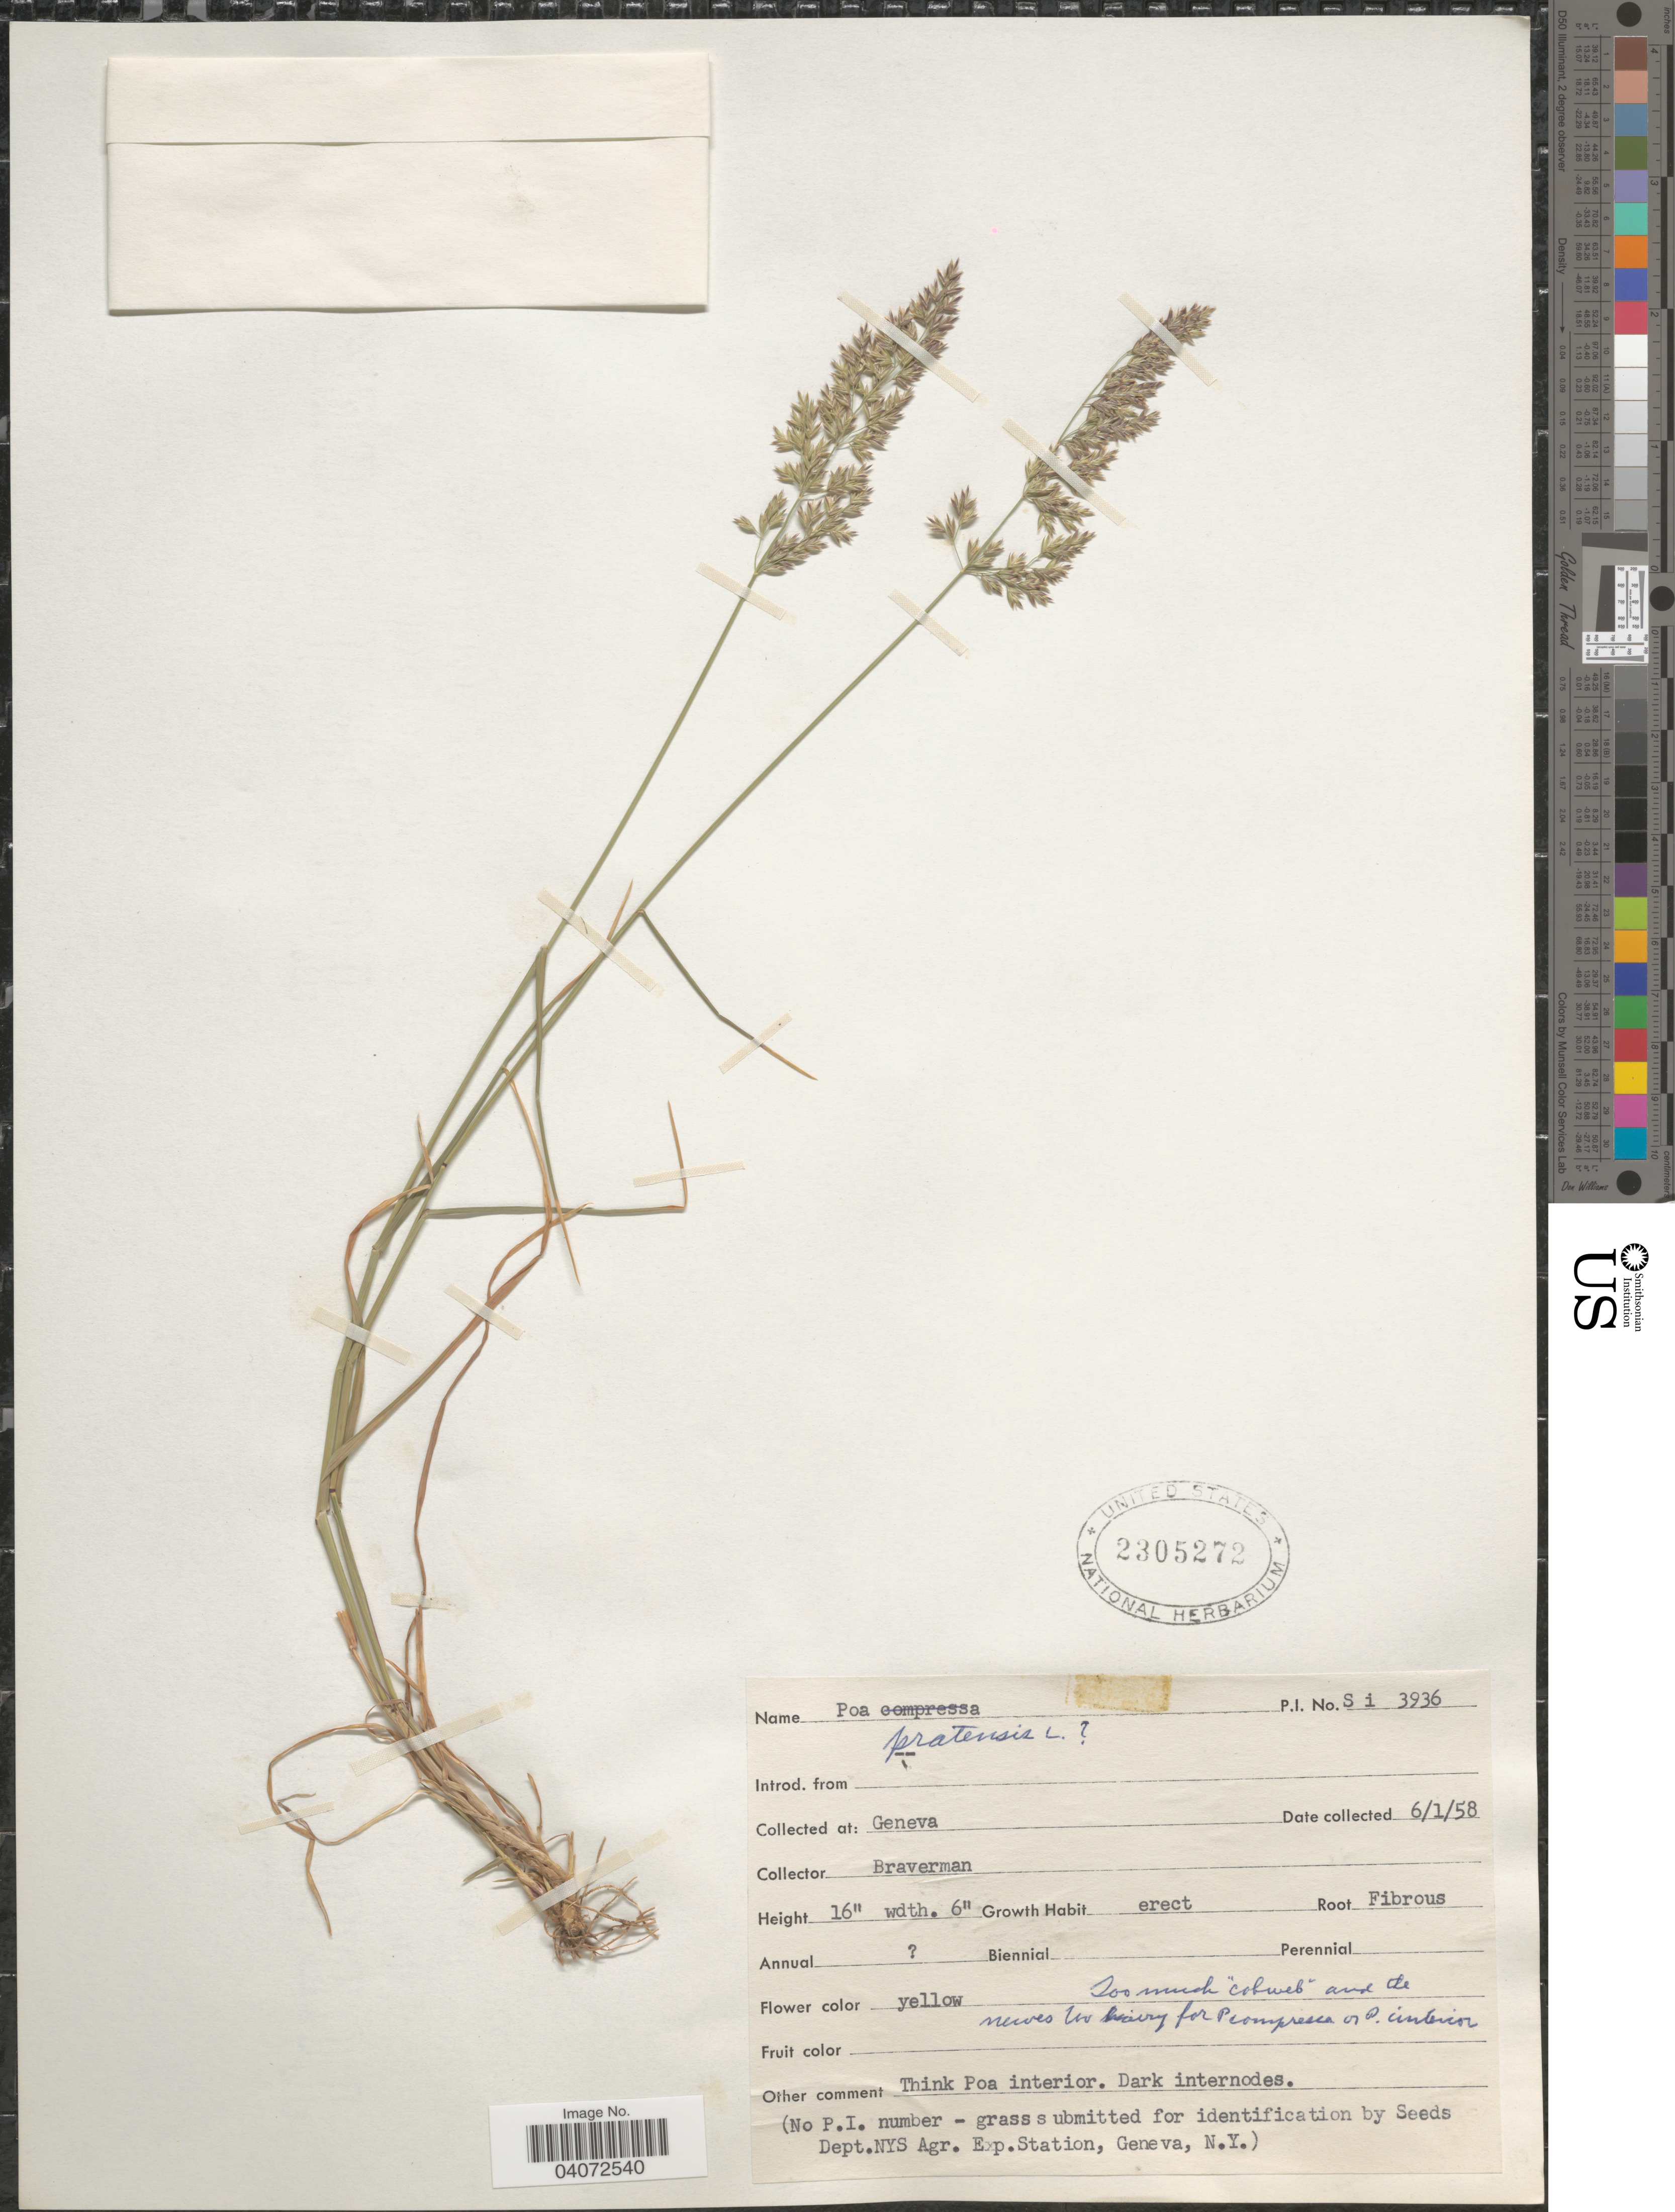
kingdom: Plantae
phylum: Tracheophyta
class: Liliopsida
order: Poales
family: Poaceae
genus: Poa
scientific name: Poa pratensis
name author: L.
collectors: S. Braverman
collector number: Si3936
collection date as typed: Transcribed d/m/y: 6/1/58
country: Switzerland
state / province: Genève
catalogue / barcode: US 2305272